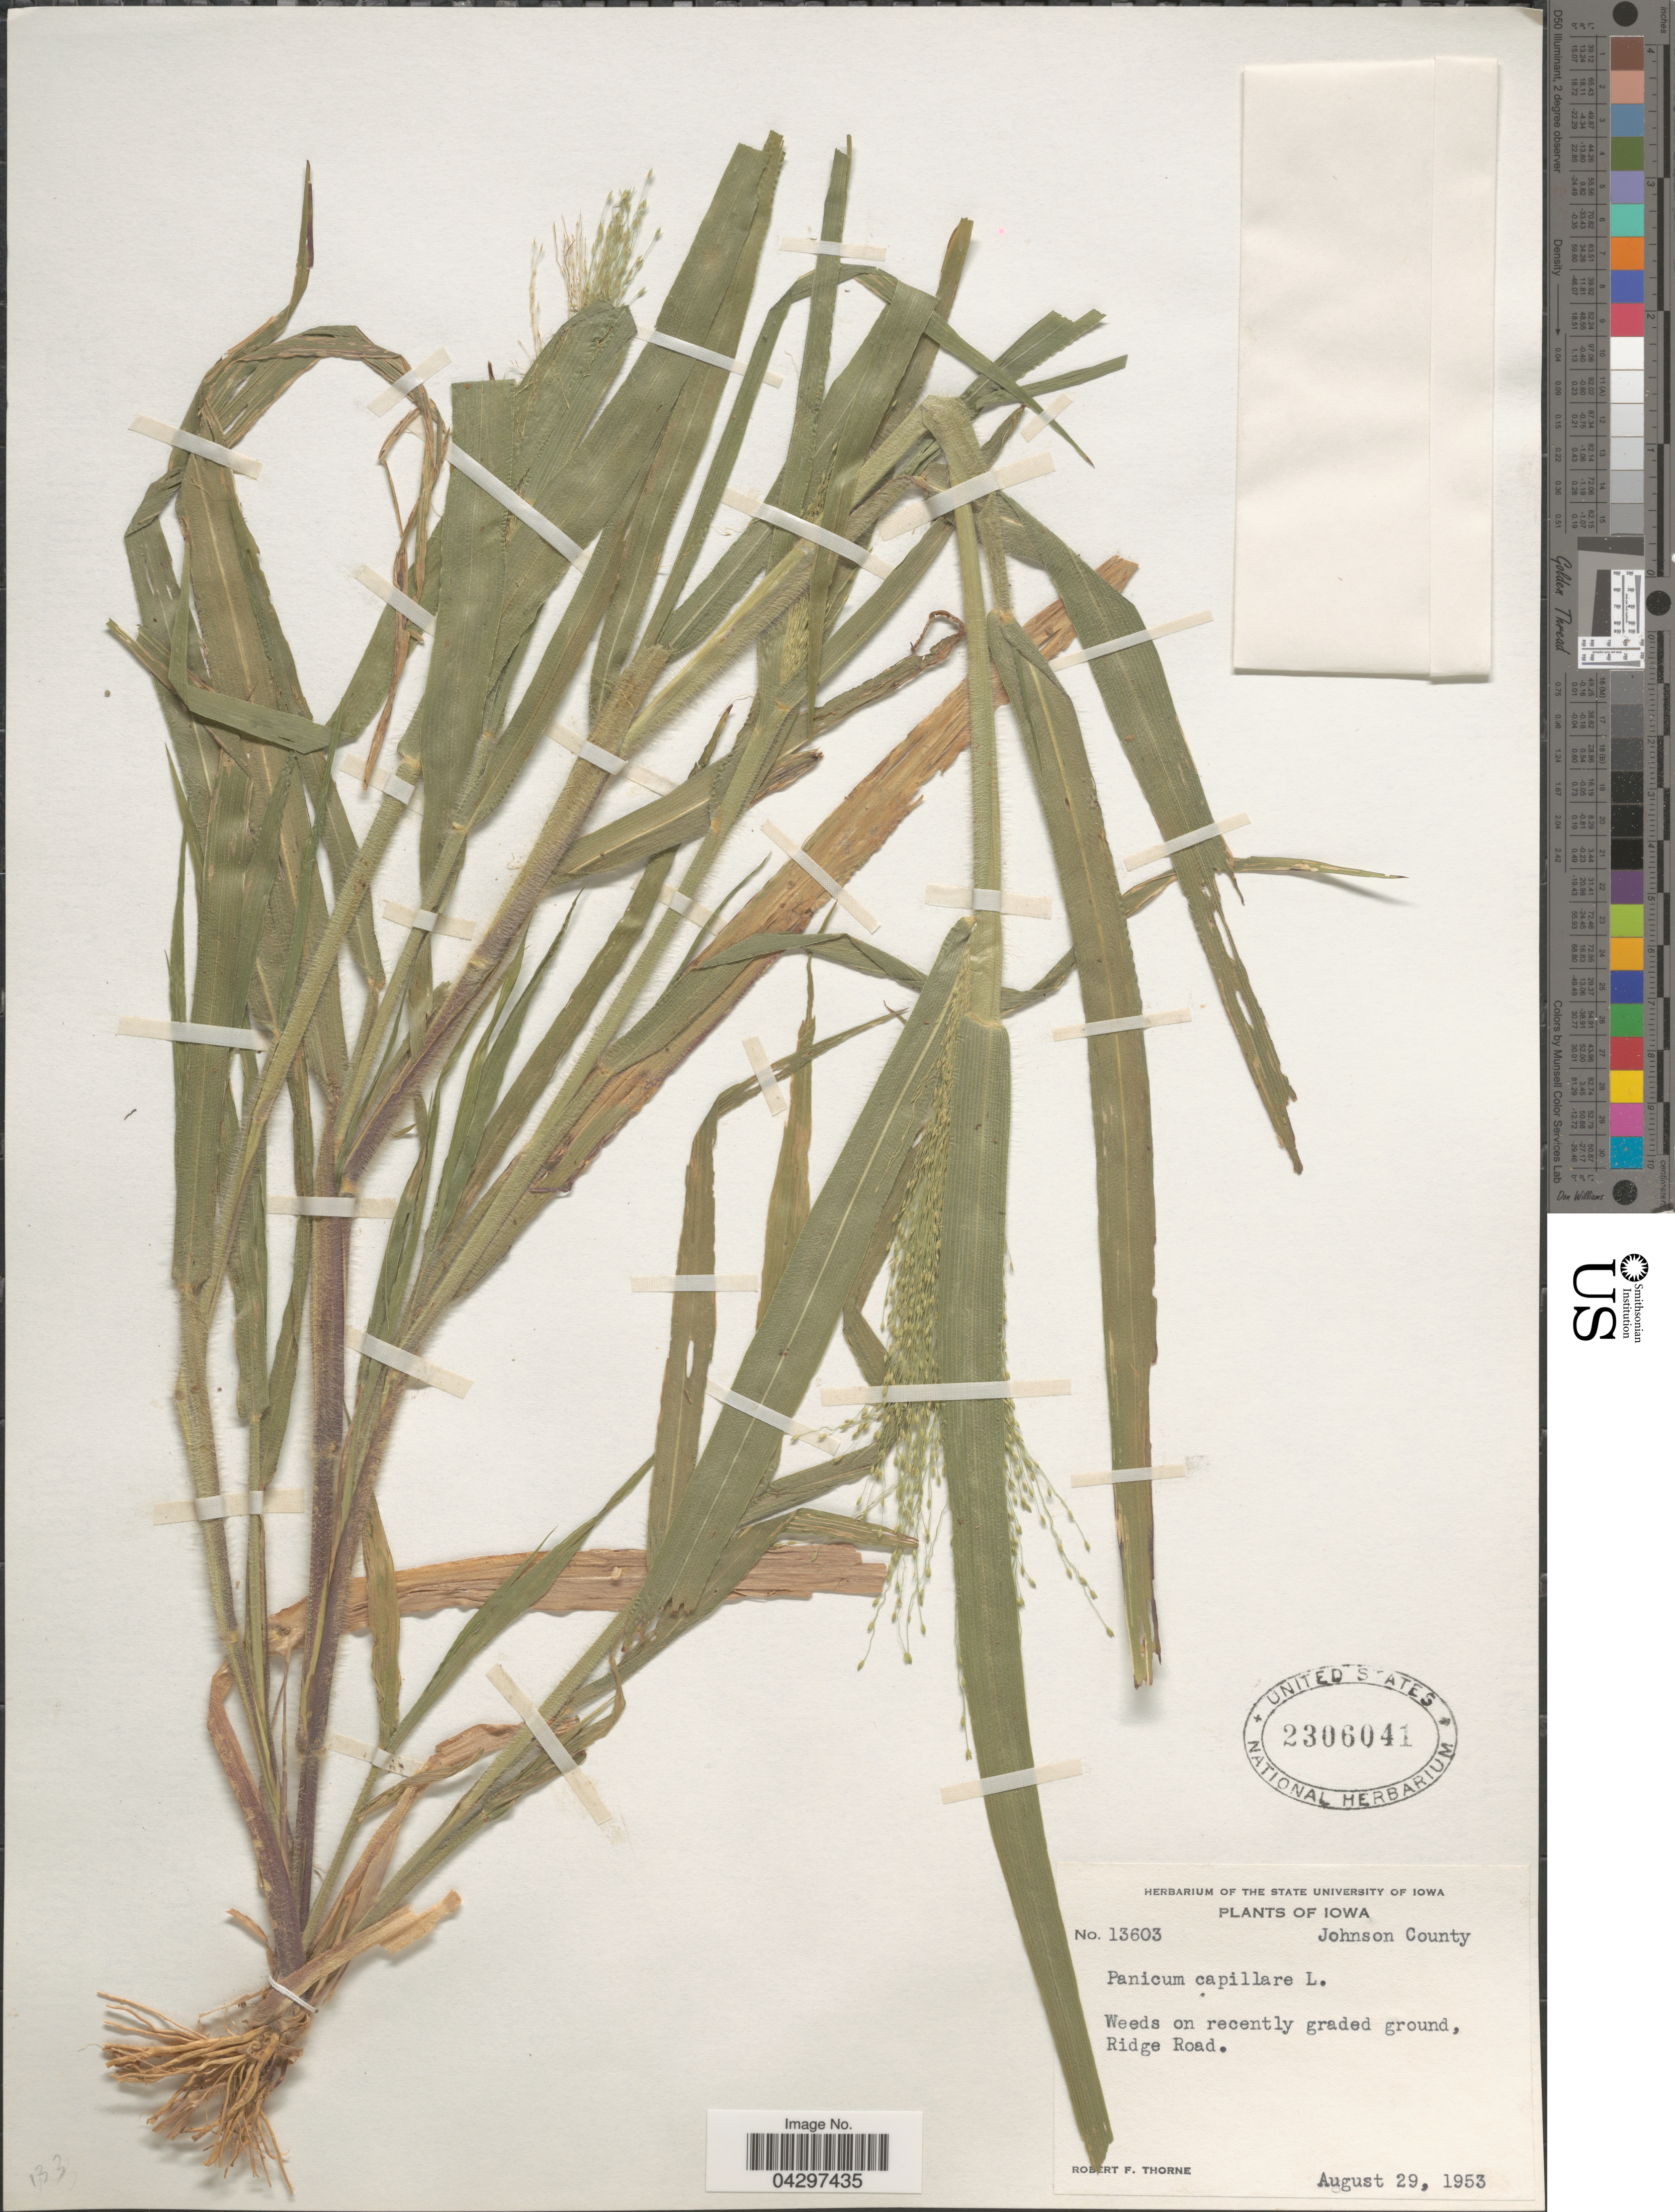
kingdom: Plantae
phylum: Tracheophyta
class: Liliopsida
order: Poales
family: Poaceae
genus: Panicum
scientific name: Panicum capillare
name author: L.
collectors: R. F. Thorne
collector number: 13603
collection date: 1953-08-29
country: United States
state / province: Iowa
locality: Johnson County. Weeds on recently graded ground, Ridge Road.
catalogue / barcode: US 2306041